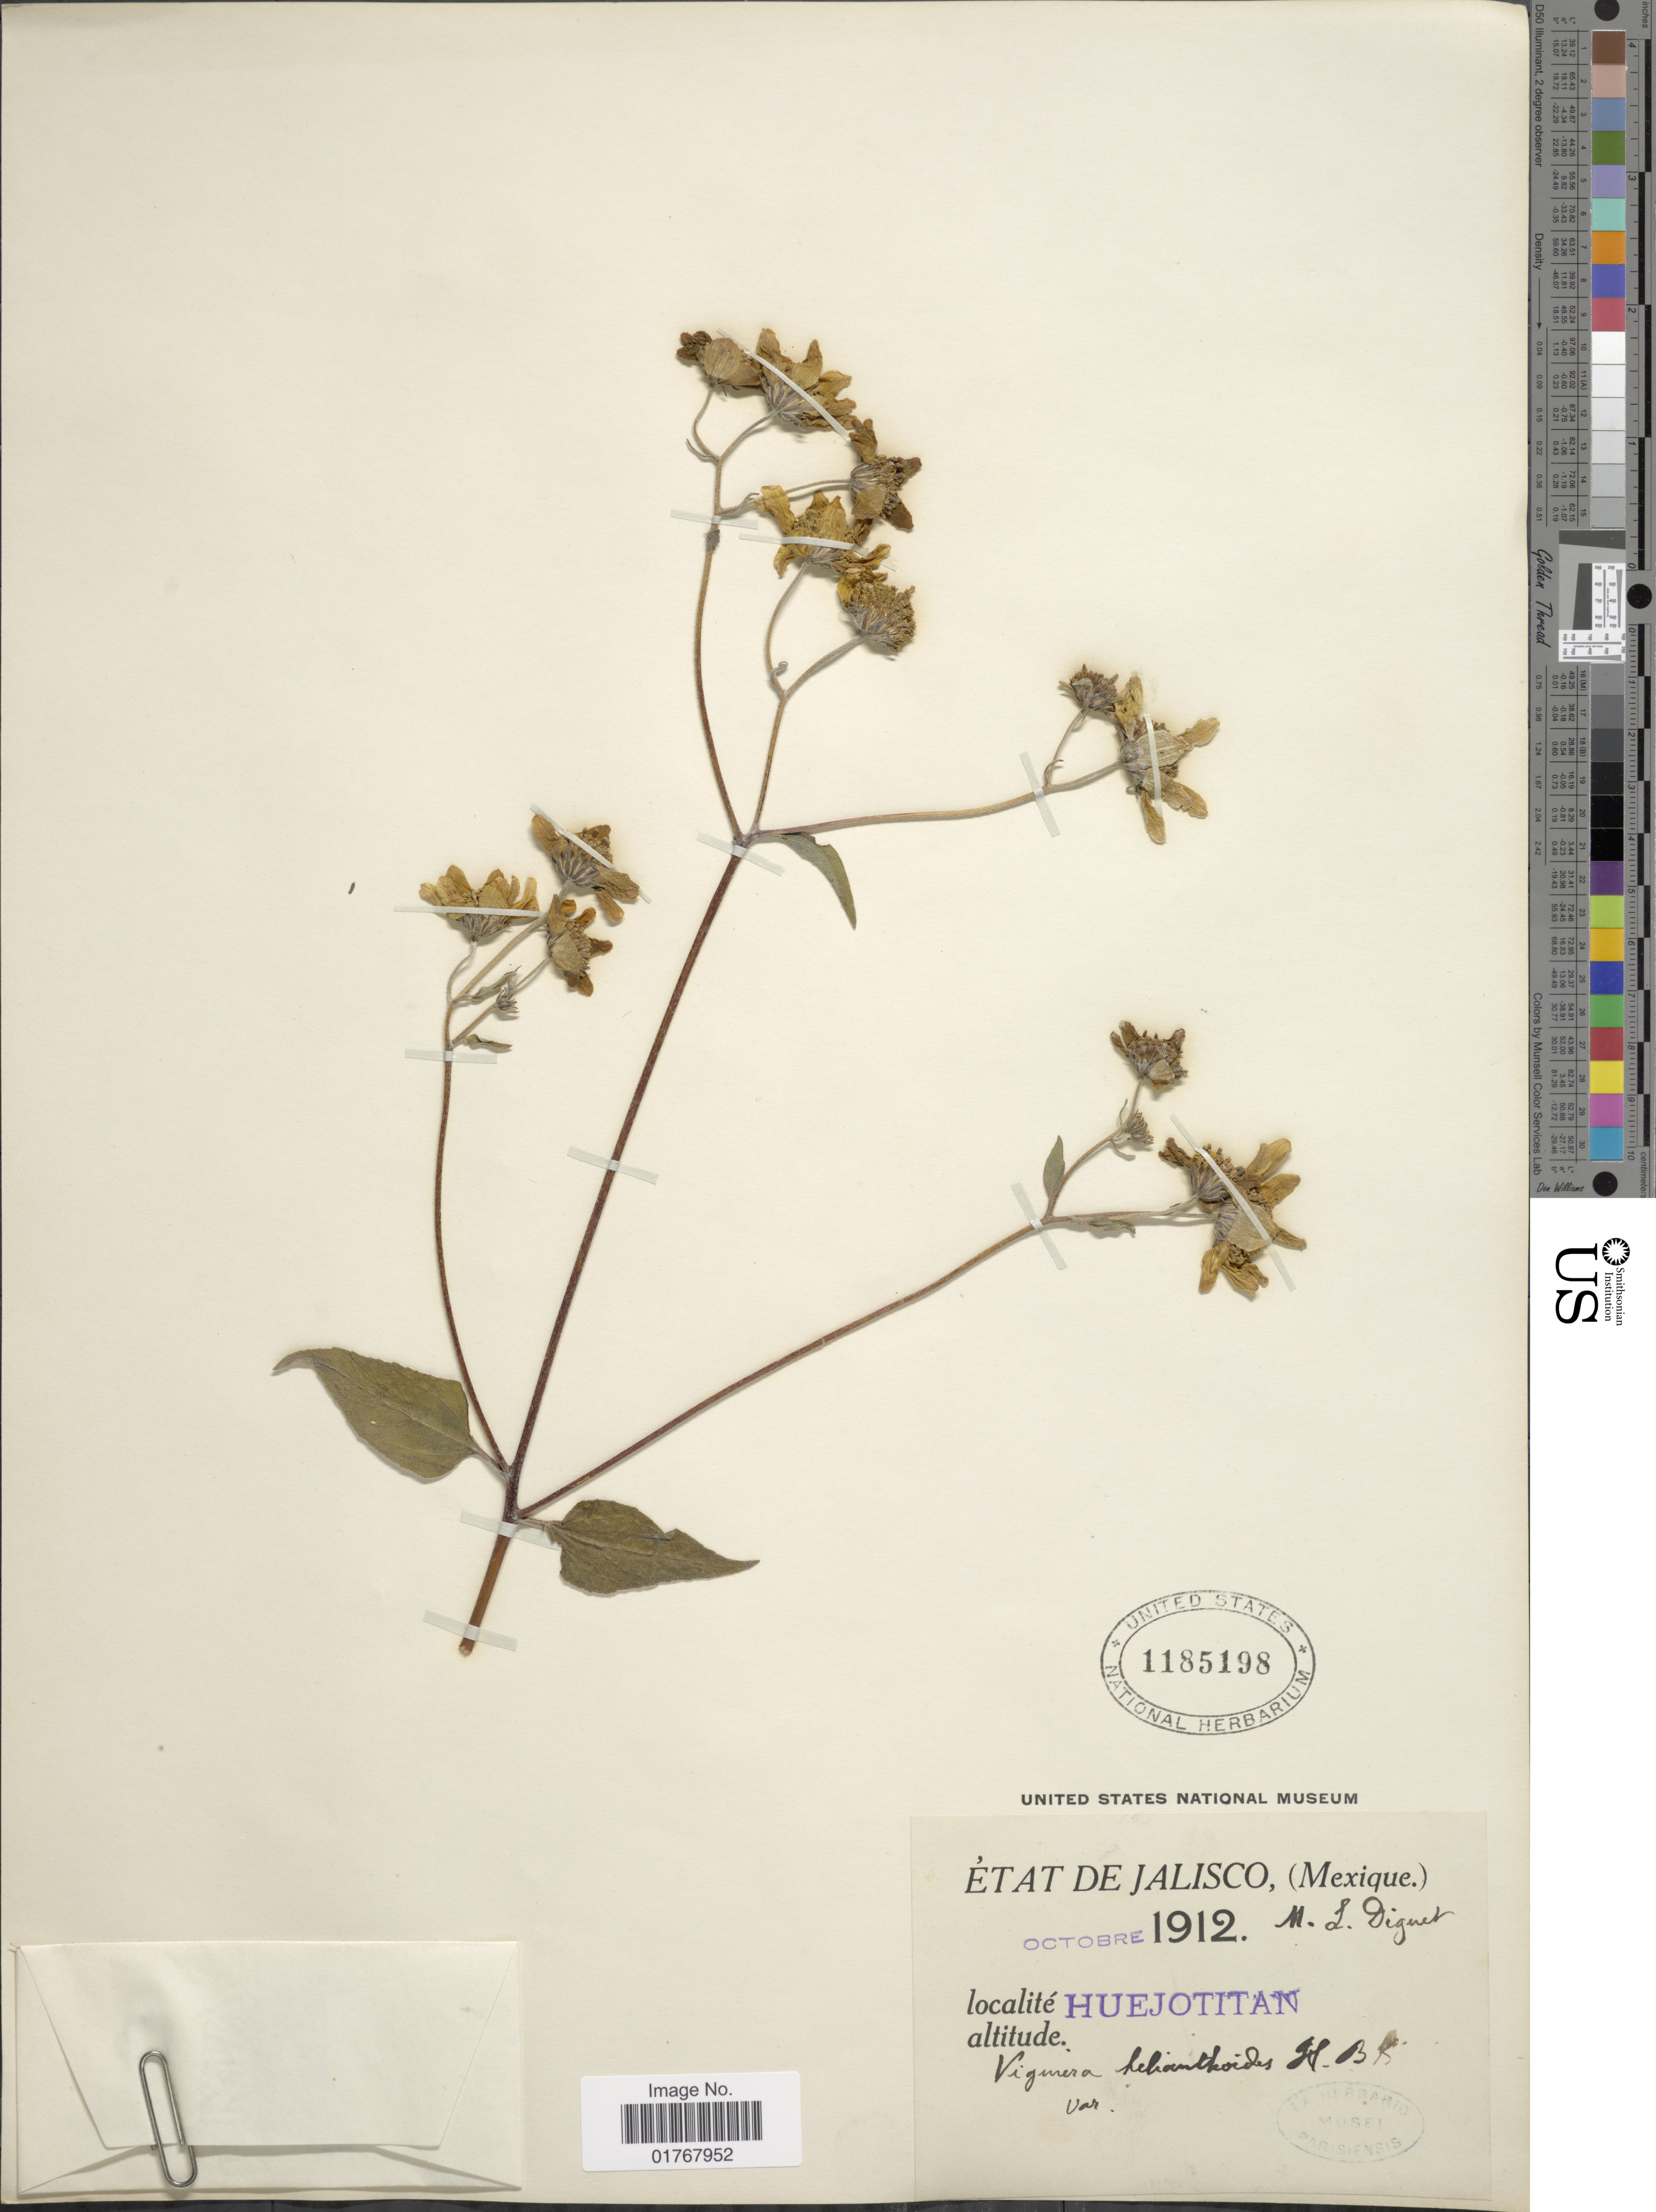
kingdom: Plantae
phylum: Tracheophyta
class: Magnoliopsida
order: Asterales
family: Asteraceae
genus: Viguiera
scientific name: Viguiera dentata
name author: (Cav.) Spreng.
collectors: M. L. Diguet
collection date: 1912-10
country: Mexico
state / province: Jalisco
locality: Huejotitan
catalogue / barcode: US 1185198